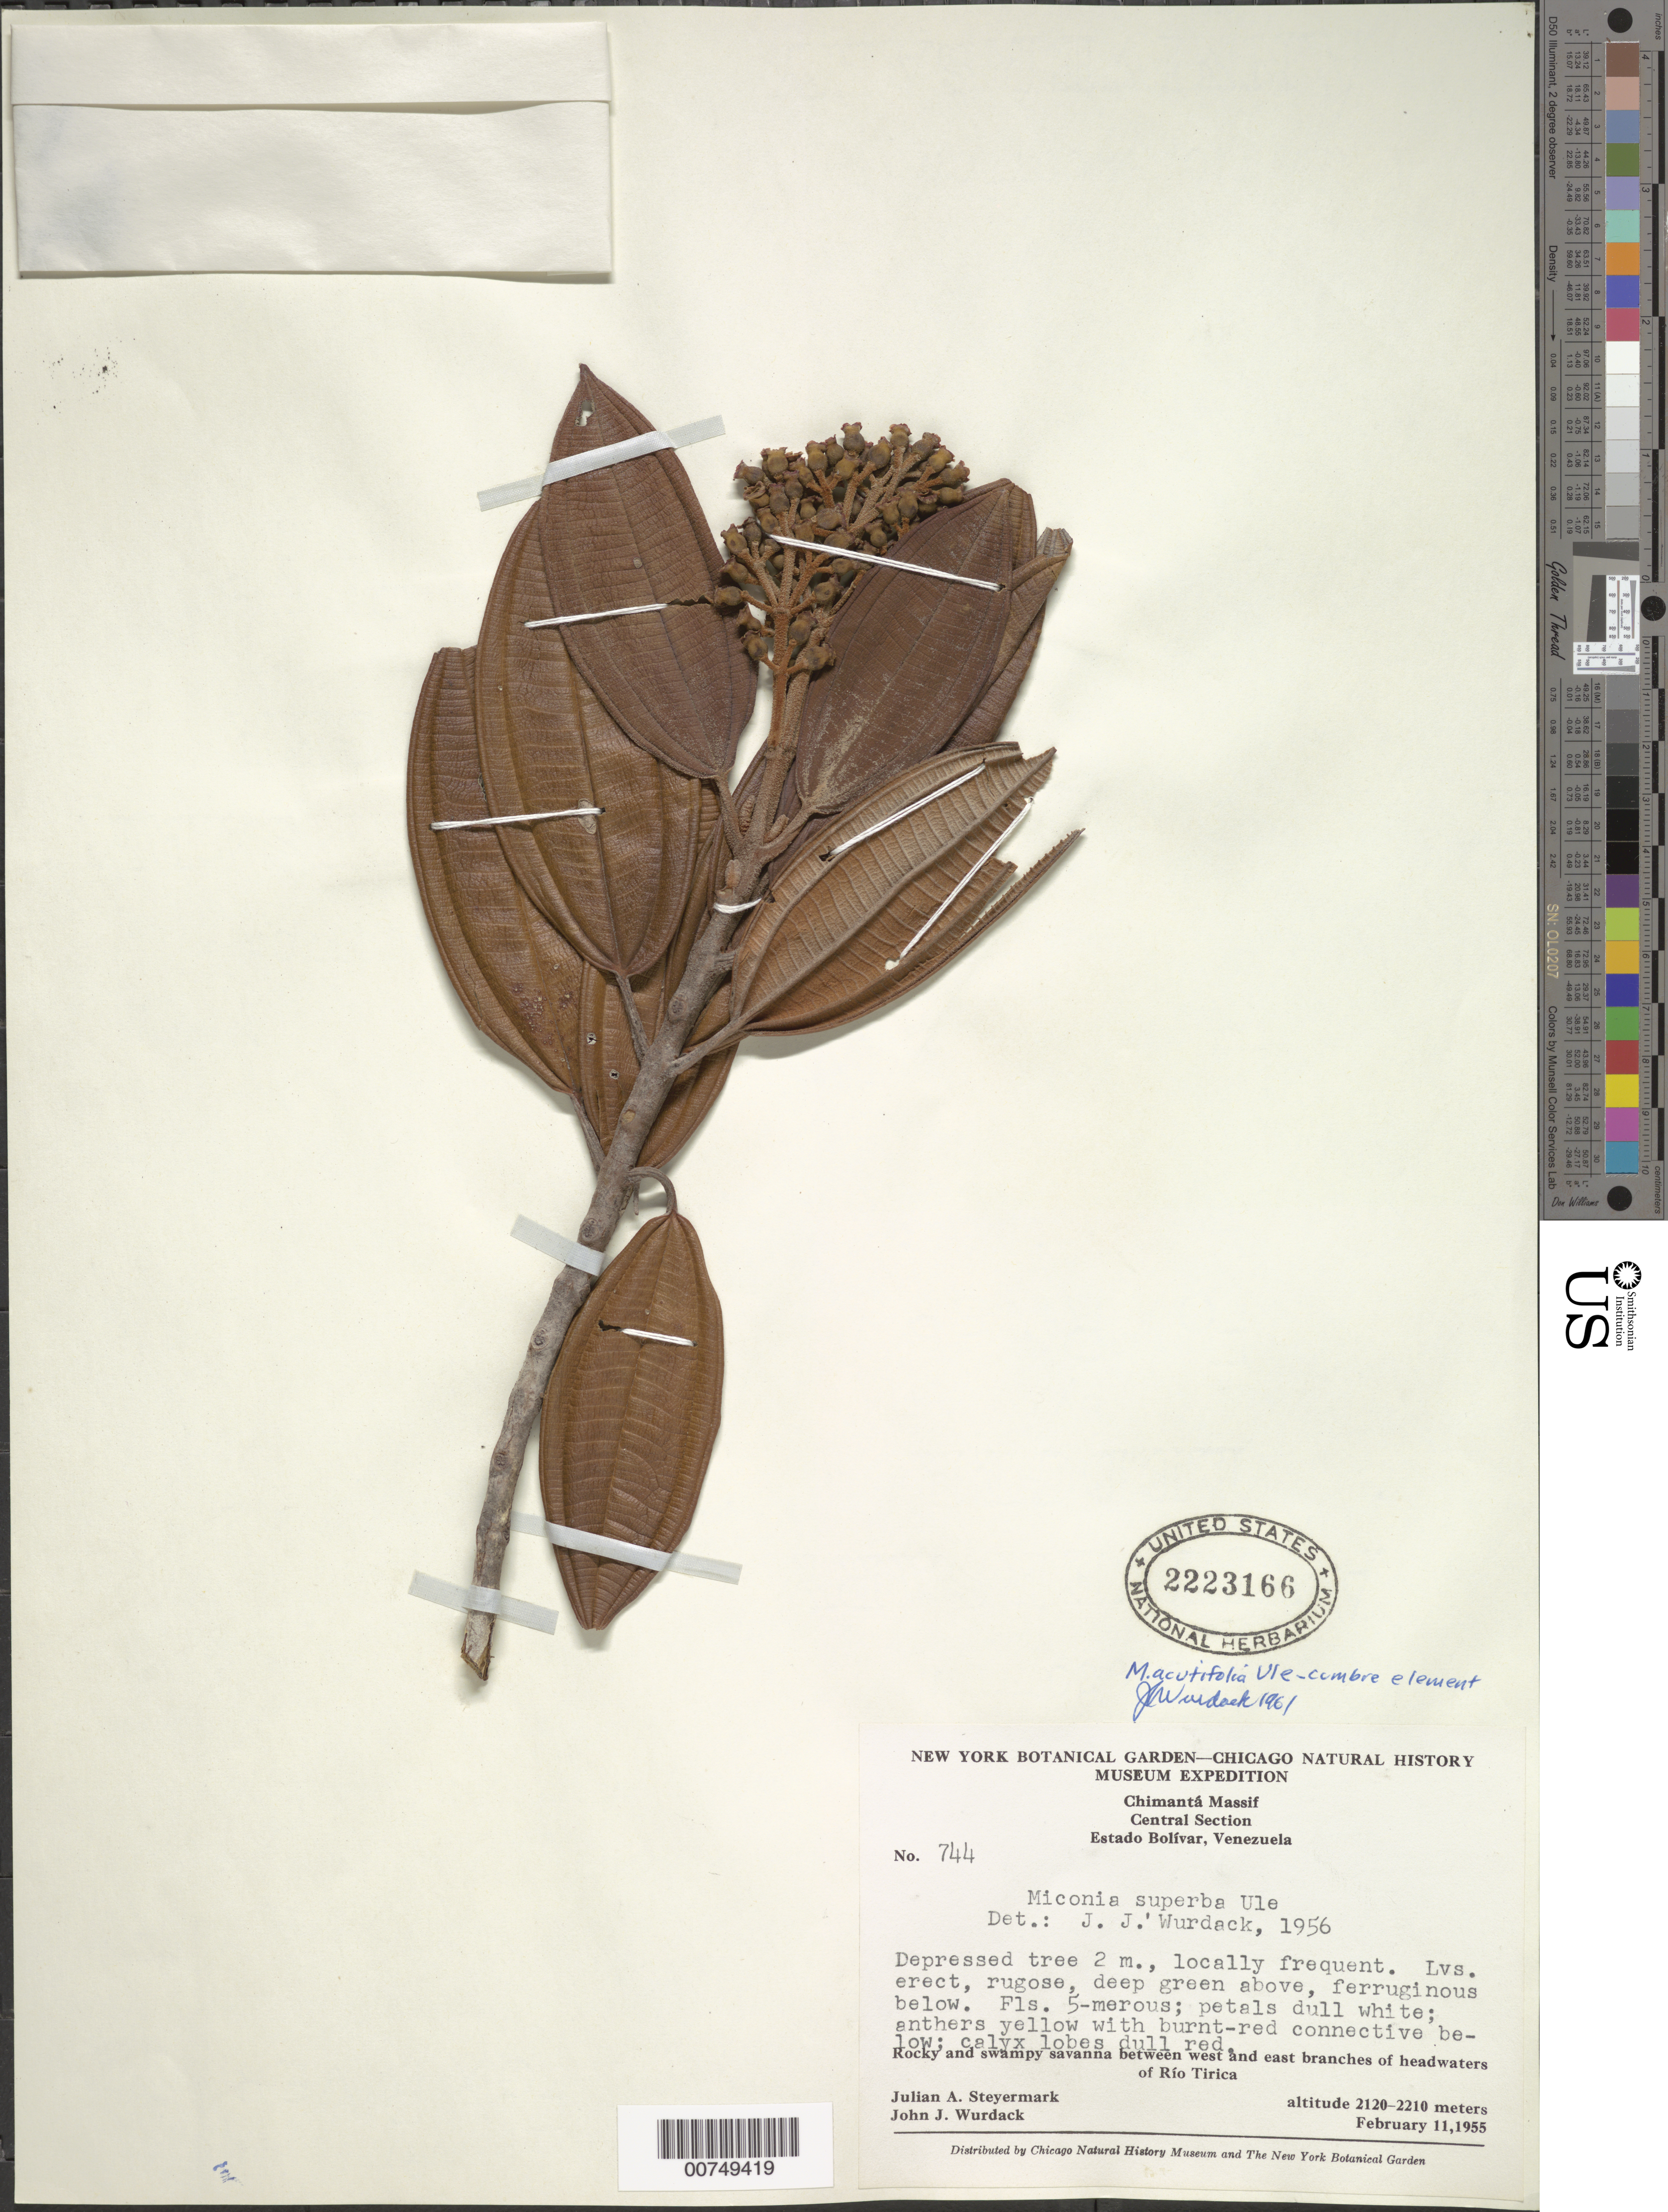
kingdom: Plantae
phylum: Tracheophyta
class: Magnoliopsida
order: Myrtales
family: Melastomataceae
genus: Miconia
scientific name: Miconia acutifolia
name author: Ule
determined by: Wurdack, John J., (US), US (UNITED STATES)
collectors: J. Steyermark & J. J. Wurdack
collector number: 55 744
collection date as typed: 11-Feb-55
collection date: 1955-02-11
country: Venezuela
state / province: Bolívar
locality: Chimantá Massif, Río Tirica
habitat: Rocky, swampy savanna between west and easte branchse of headwaters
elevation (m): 2120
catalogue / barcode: US 2223166